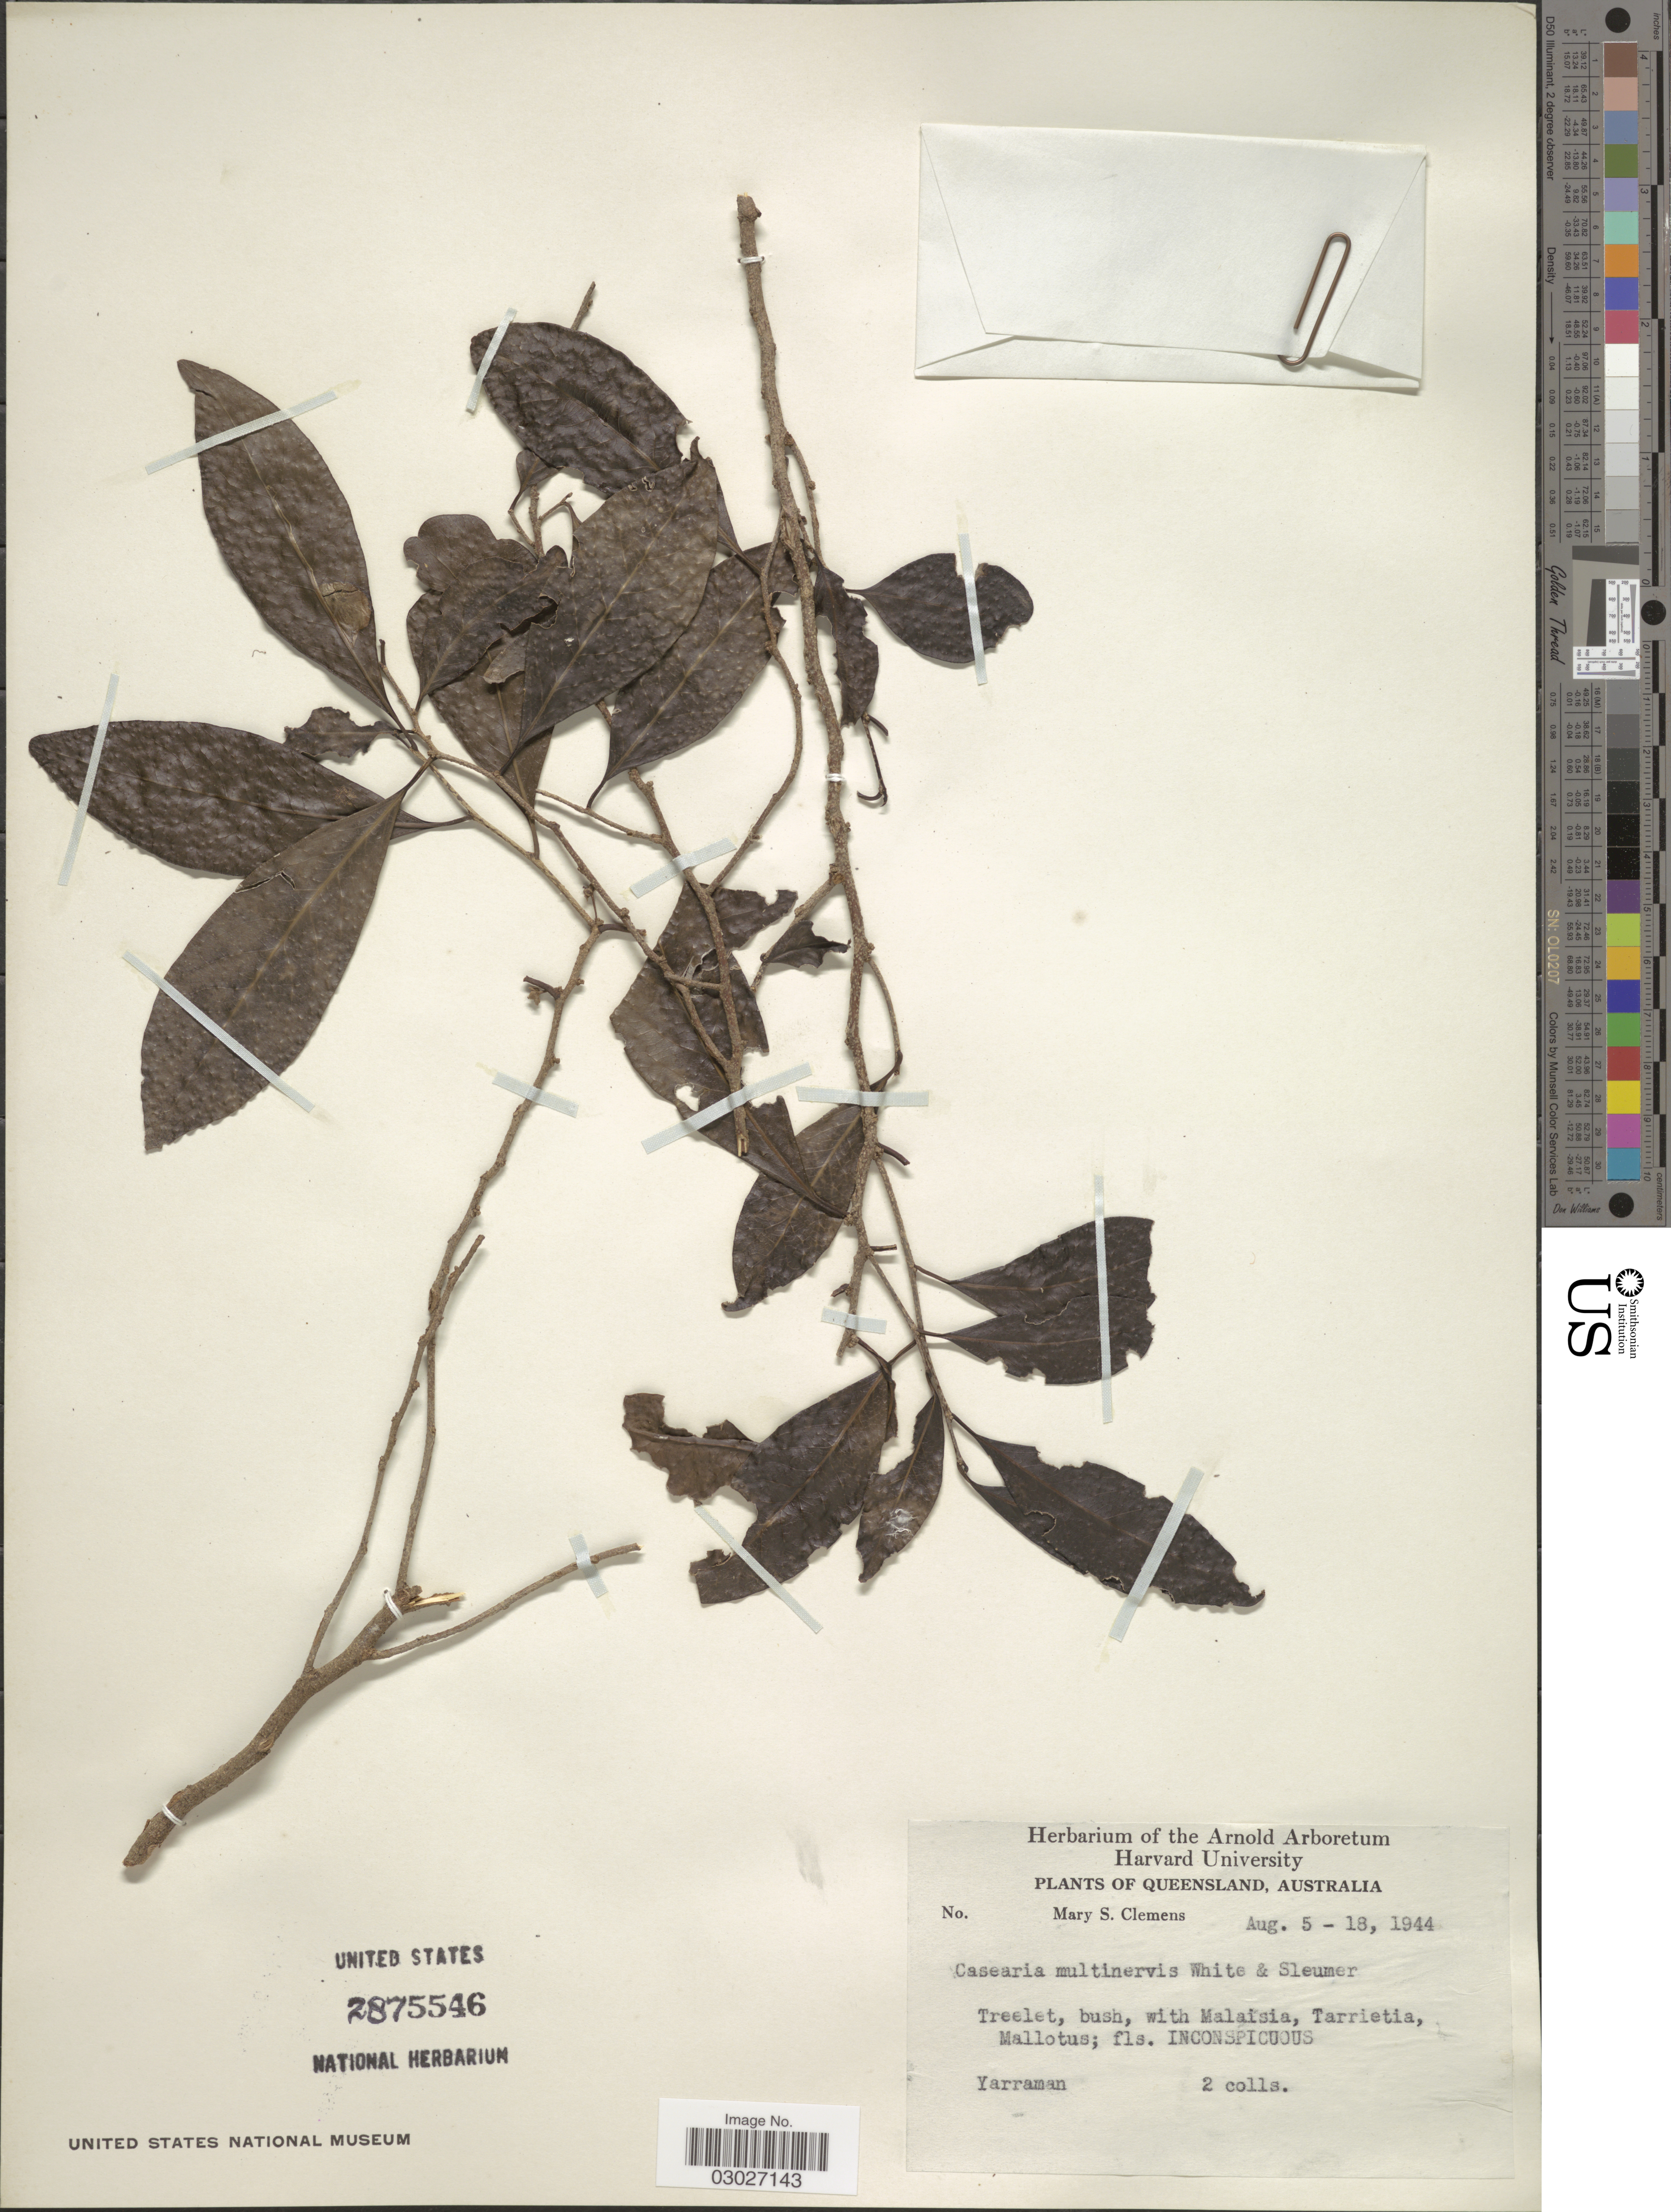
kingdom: Plantae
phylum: Tracheophyta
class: Magnoliopsida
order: Malpighiales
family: Salicaceae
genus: Casearia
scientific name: Casearia multinervosa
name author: C.T. White & Sleumer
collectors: M. S. Clemens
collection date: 1944-08-05/1944-08-18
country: Australia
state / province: Queensland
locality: Yarraman.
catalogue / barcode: US 2875546